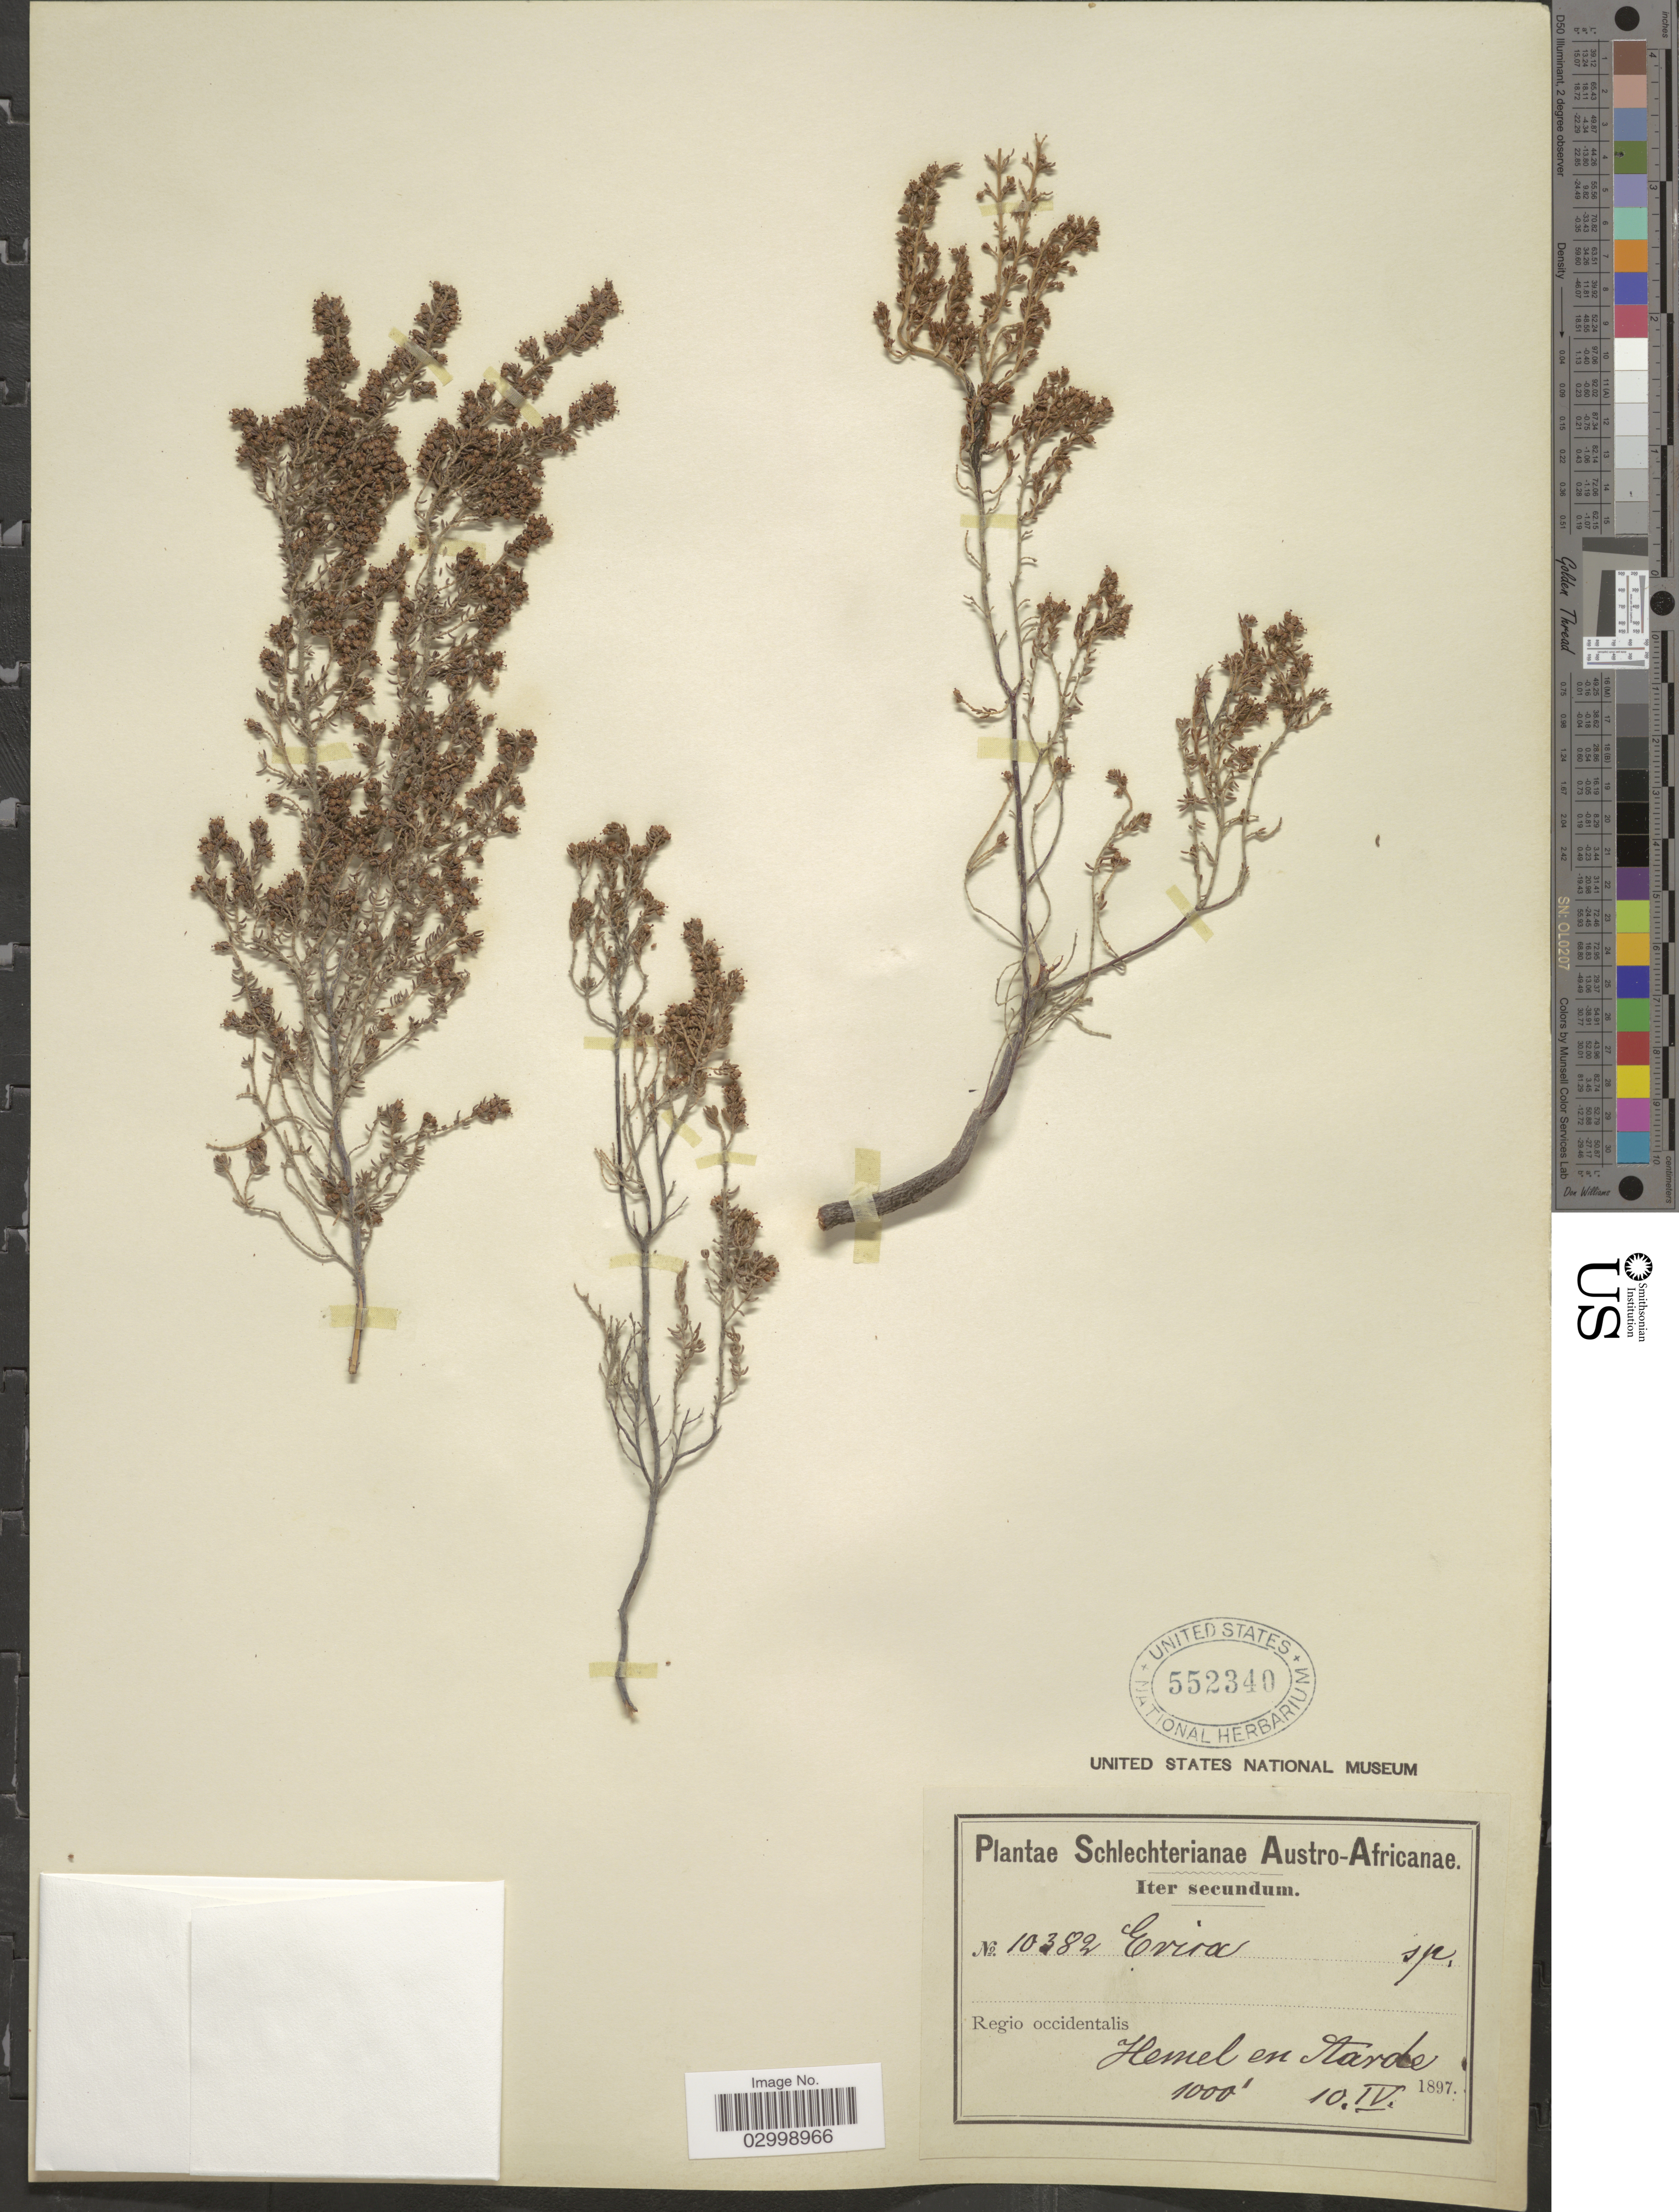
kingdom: Plantae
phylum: Tracheophyta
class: Magnoliopsida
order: Ericales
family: Ericaceae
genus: Erica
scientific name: Erica sp.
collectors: Schlechter, --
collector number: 10382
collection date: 1897-04-10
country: South Africa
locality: Austro-Africanae, Regio occidentalis, Hemel en Aarde.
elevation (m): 305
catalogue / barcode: US 552340